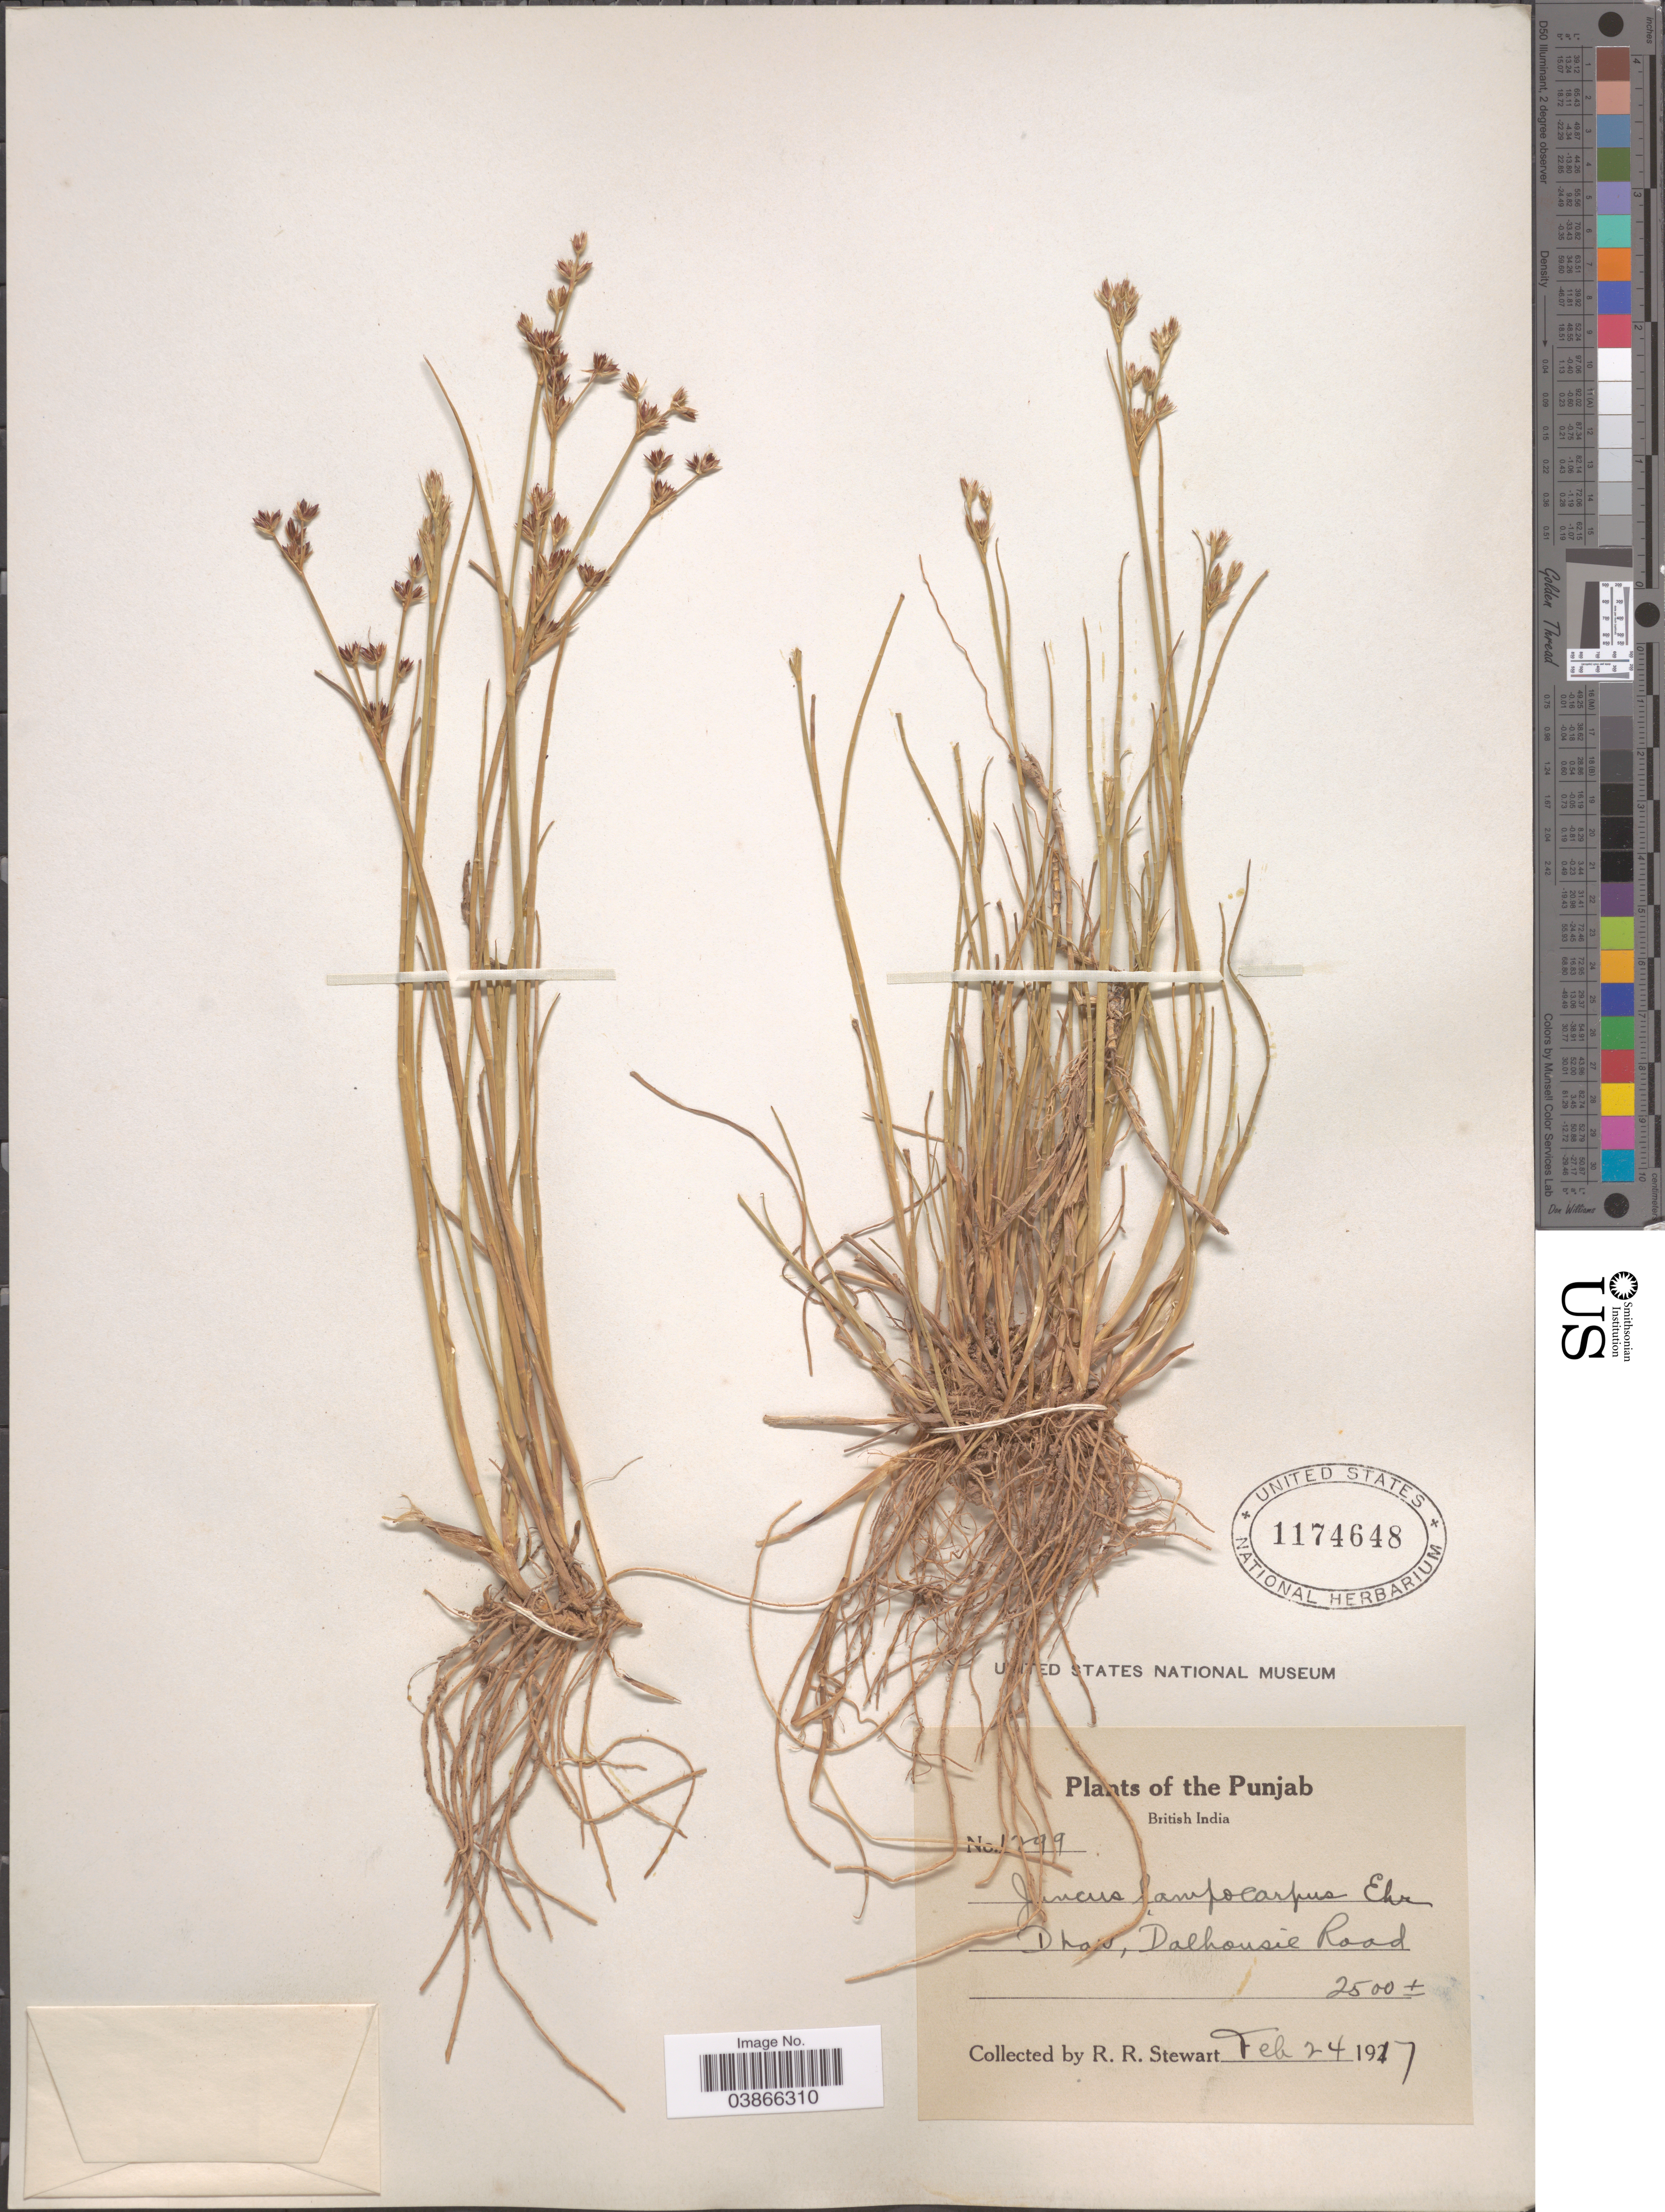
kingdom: Plantae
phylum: Tracheophyta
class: Liliopsida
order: Poales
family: Juncaceae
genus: Juncus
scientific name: Juncus lampocarpus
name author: Ehrh.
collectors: R. Stewart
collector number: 1299*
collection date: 1917-02-24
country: India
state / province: Punjab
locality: British India. Dhan [interpreted], Dalhousie Road.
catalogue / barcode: US 1174648